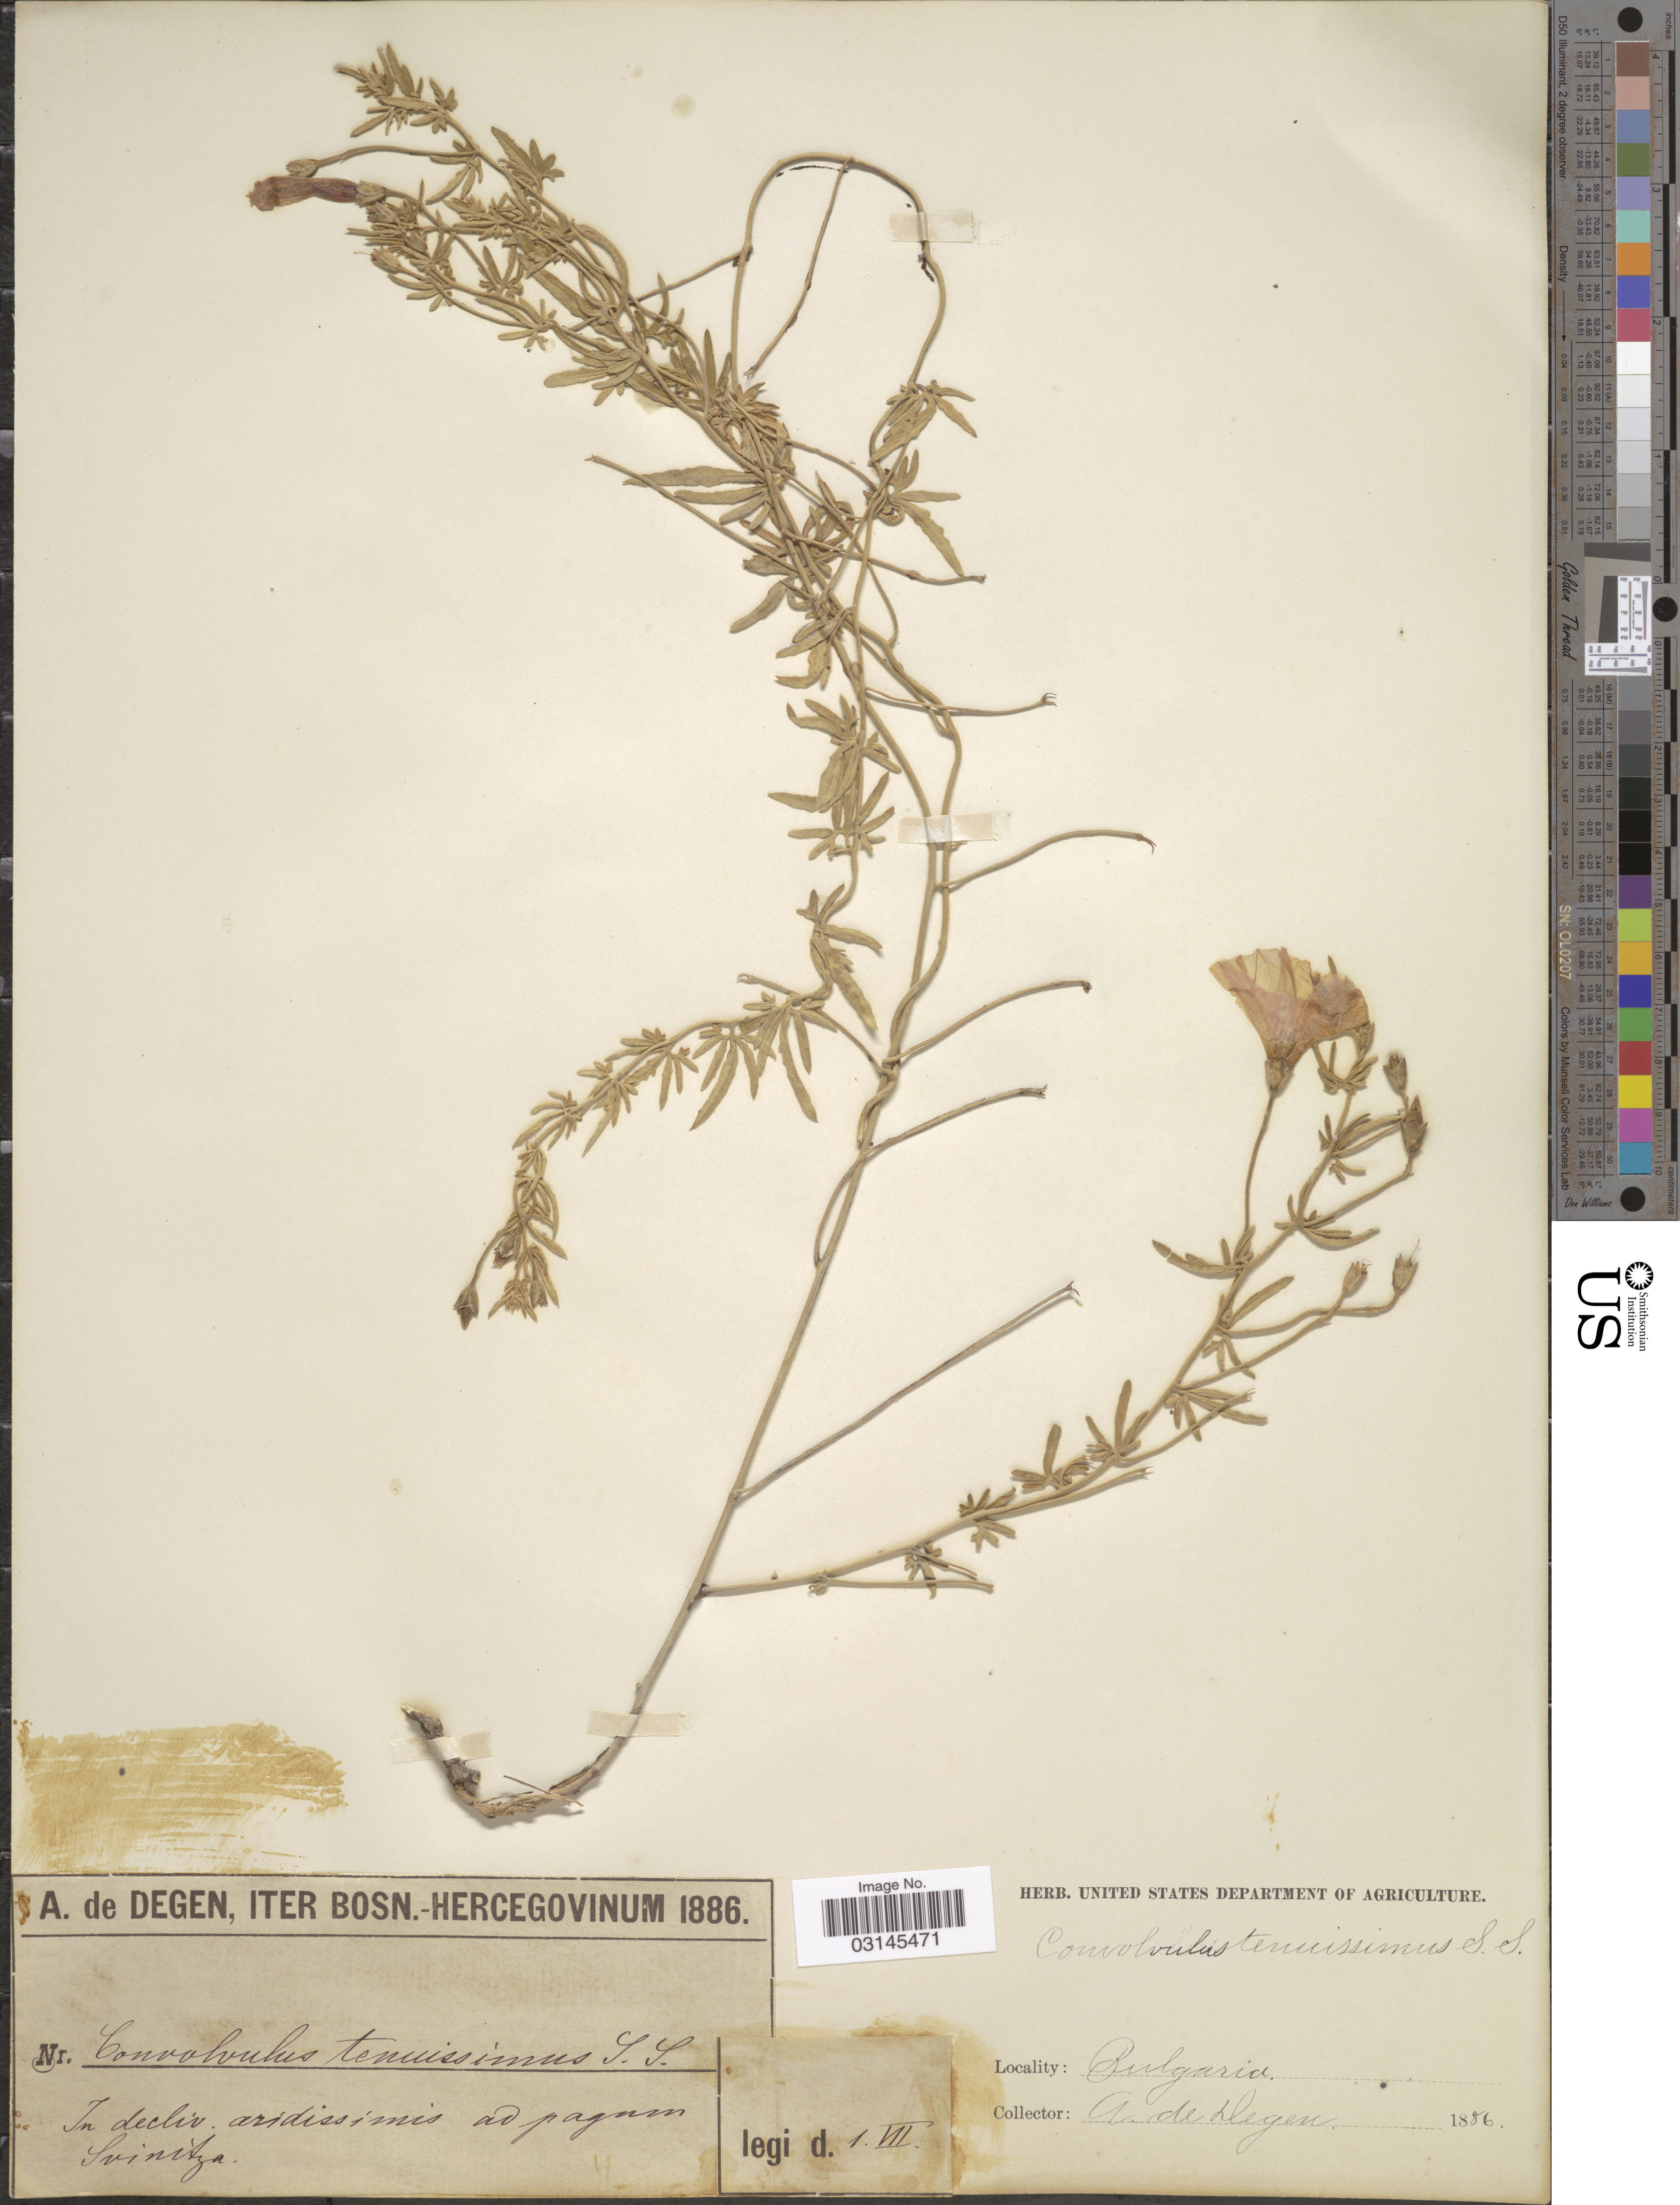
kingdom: Plantae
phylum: Tracheophyta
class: Magnoliopsida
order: Solanales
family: Convolvulaceae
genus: Convolvulus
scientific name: Convolvulus althaeoides var. pedatus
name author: Choisy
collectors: A. Degen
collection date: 1886-06-01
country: Bulgaria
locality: Ad pagum Svinitza.